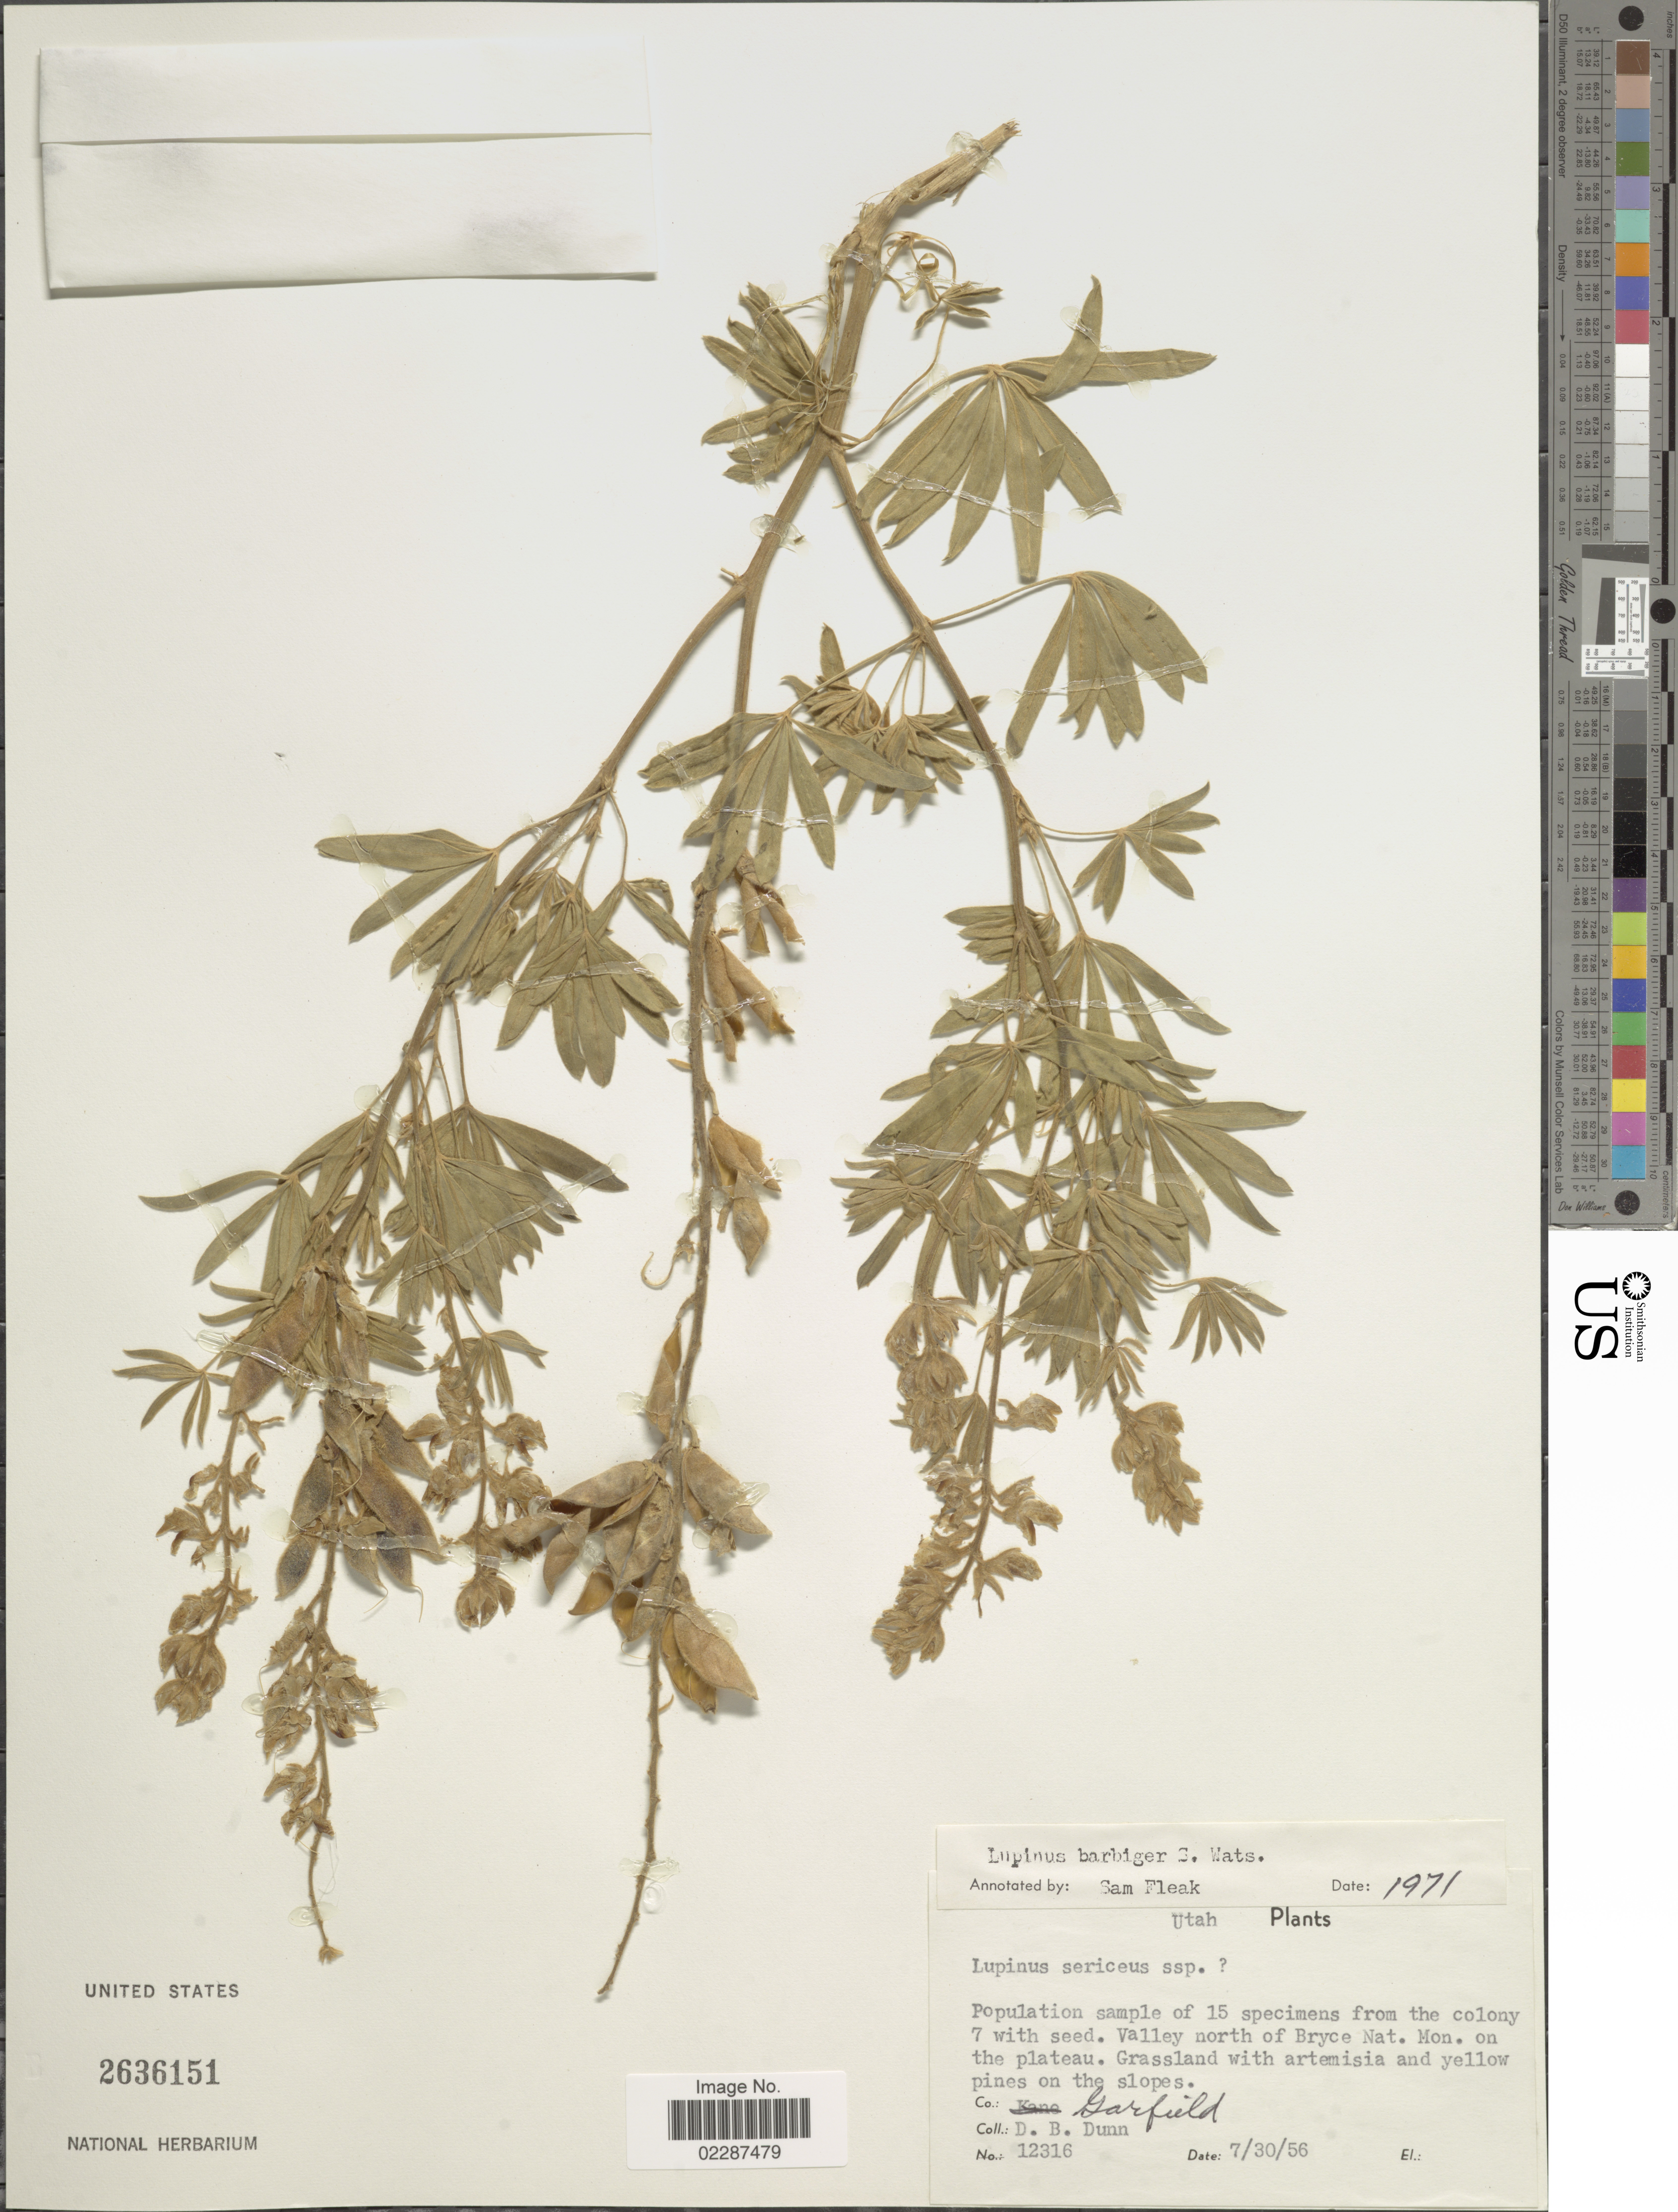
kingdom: Plantae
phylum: Tracheophyta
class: Magnoliopsida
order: Fabales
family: Fabaceae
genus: Lupinus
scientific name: Lupinus sericeus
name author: Pursh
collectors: D. B. Dunn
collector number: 12316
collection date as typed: Transcribed d/m/y: 30/7/56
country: United States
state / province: Utah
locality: Valley north of Bryce Nat. Mon. on the plateau, Co.: Garfield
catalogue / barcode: US 2636151